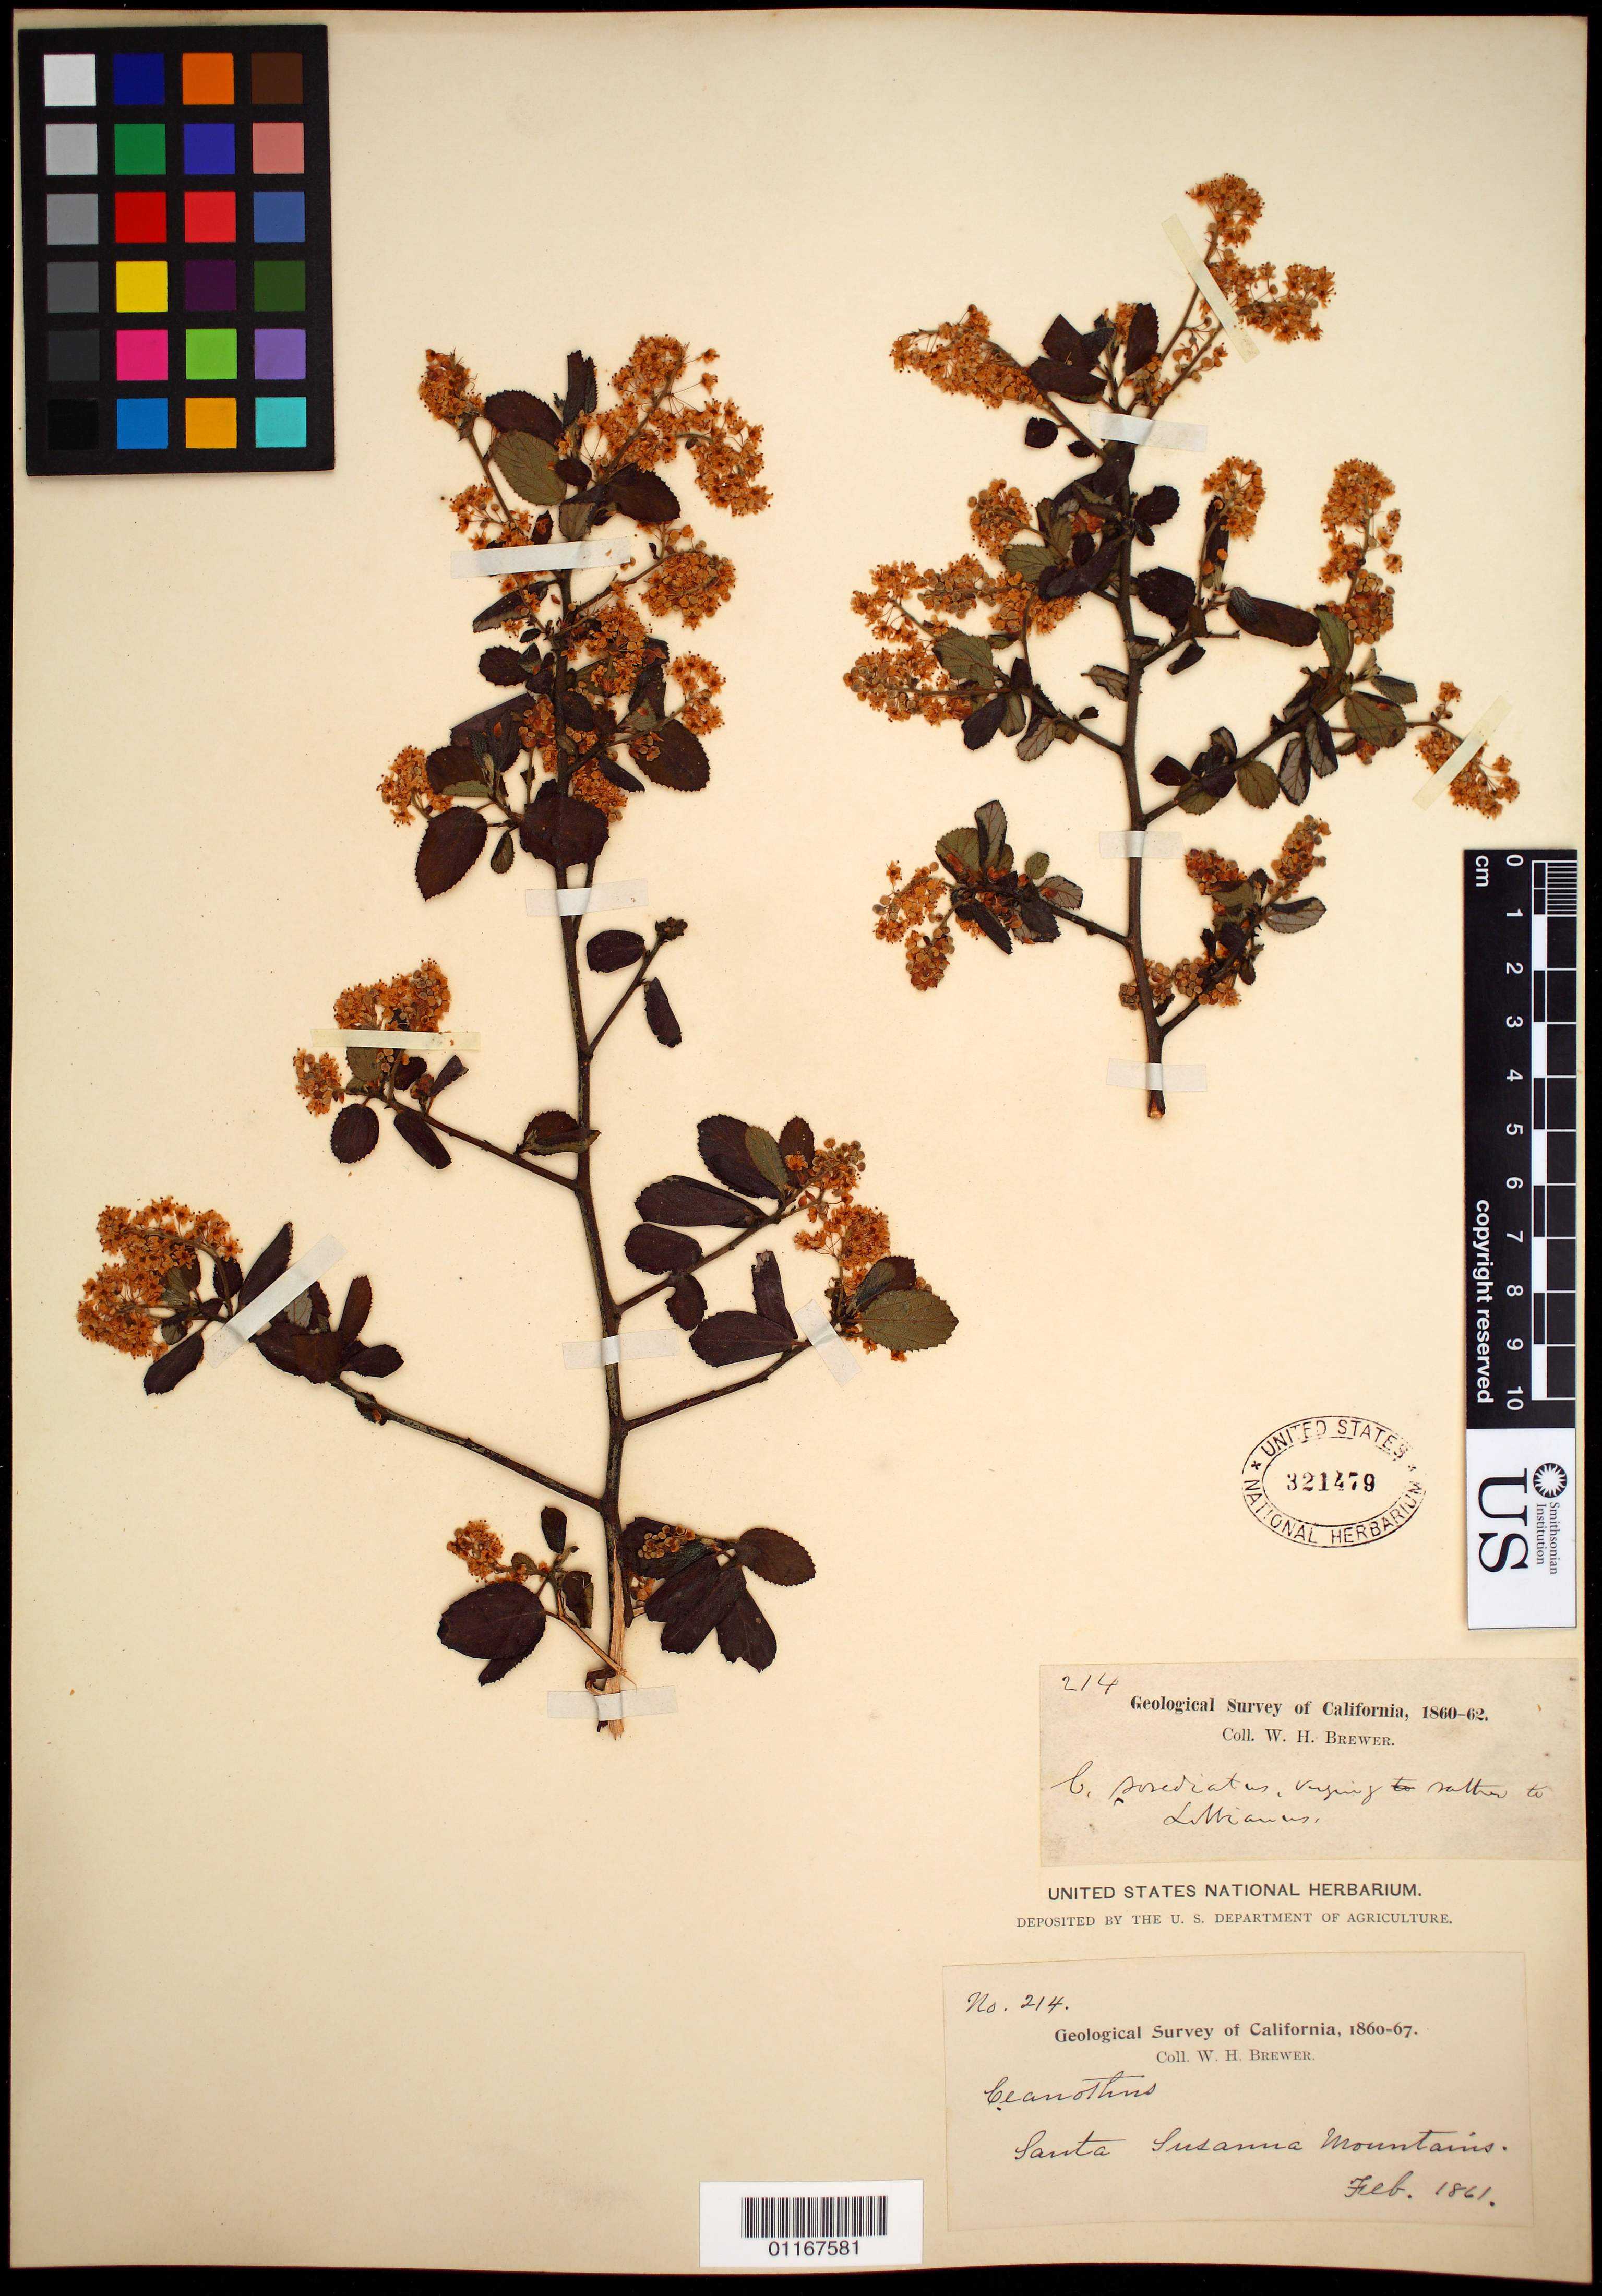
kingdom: Plantae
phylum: Tracheophyta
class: Magnoliopsida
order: Rosales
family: Rhamnaceae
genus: Ceanothus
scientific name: Ceanothus sorediatus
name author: Hook. & Arn.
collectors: W. H. Brewer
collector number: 214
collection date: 1861-02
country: United States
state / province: California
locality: Santa Susanna Mts.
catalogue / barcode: US 321479